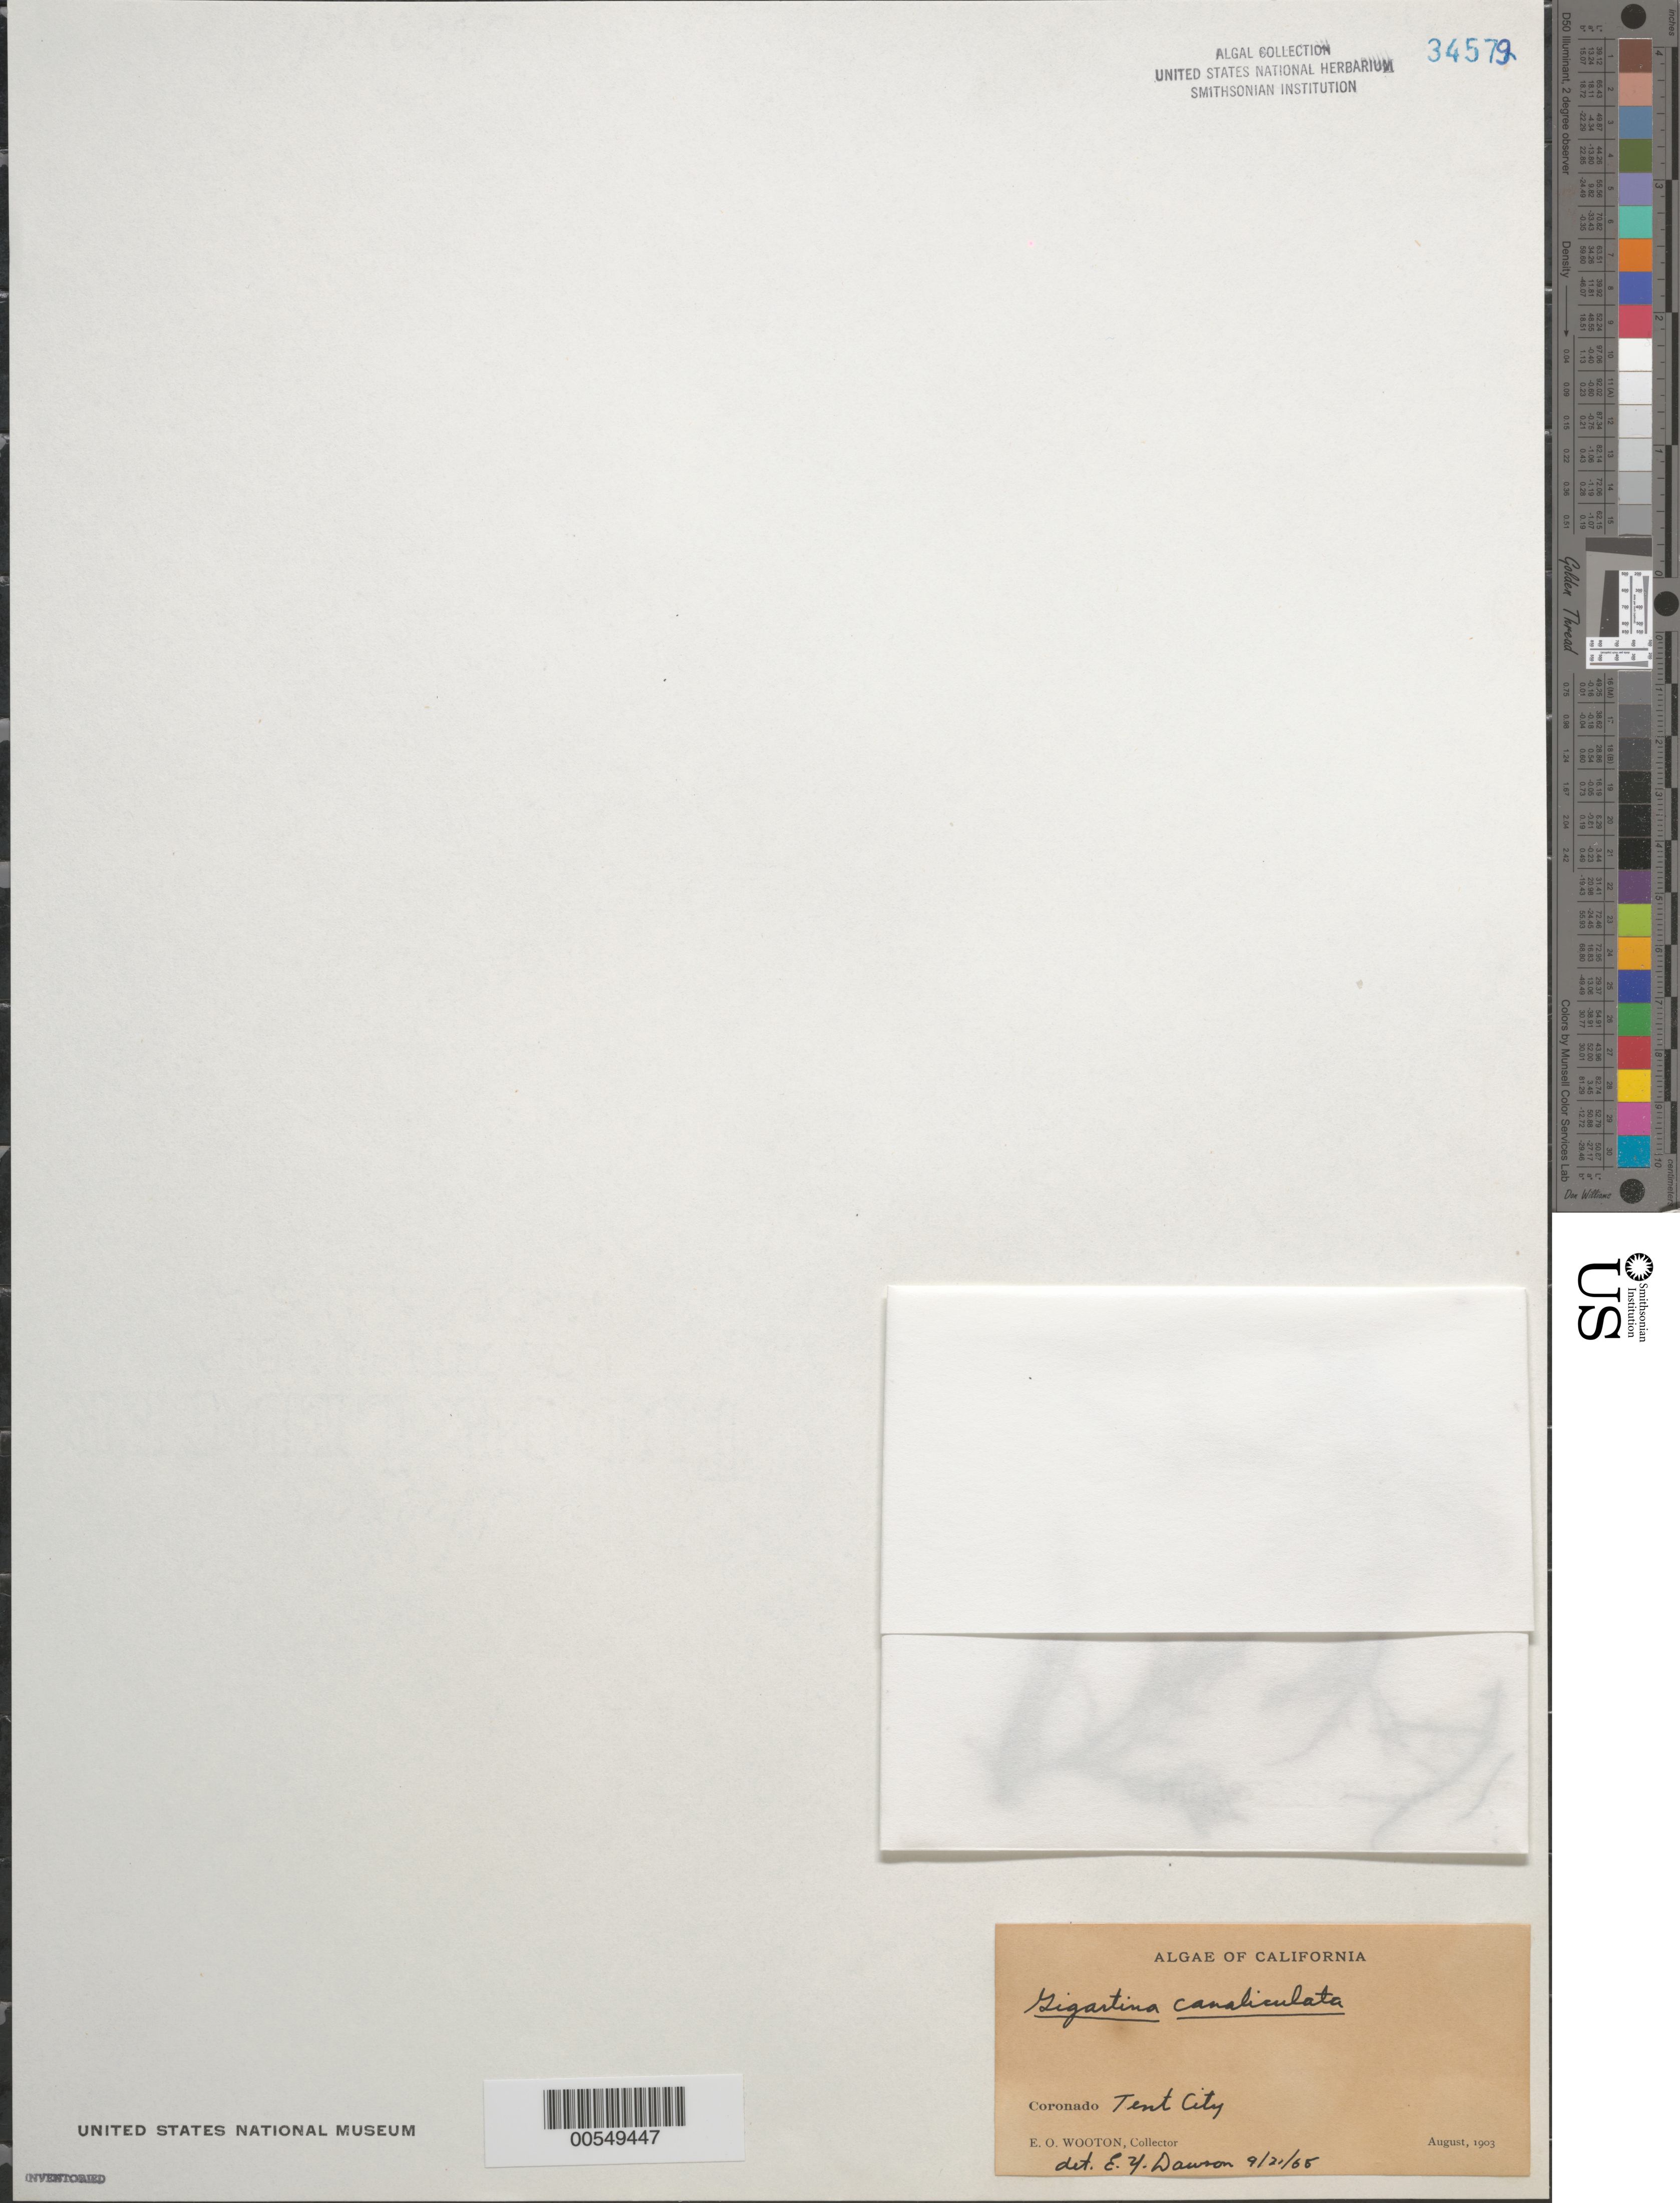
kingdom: Plantae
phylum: Rhodophyta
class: Florideophyceae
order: Gigartinales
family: Gigartinaceae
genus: Chondracanthus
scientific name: Chondracanthus canaliculatus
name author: (Harv.) Guiry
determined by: Algae name updating Project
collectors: E. O. Wooton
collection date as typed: Aug 1903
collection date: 1903-08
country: United States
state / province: California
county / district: San Diego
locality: Tent City, Coronado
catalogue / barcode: US 34579